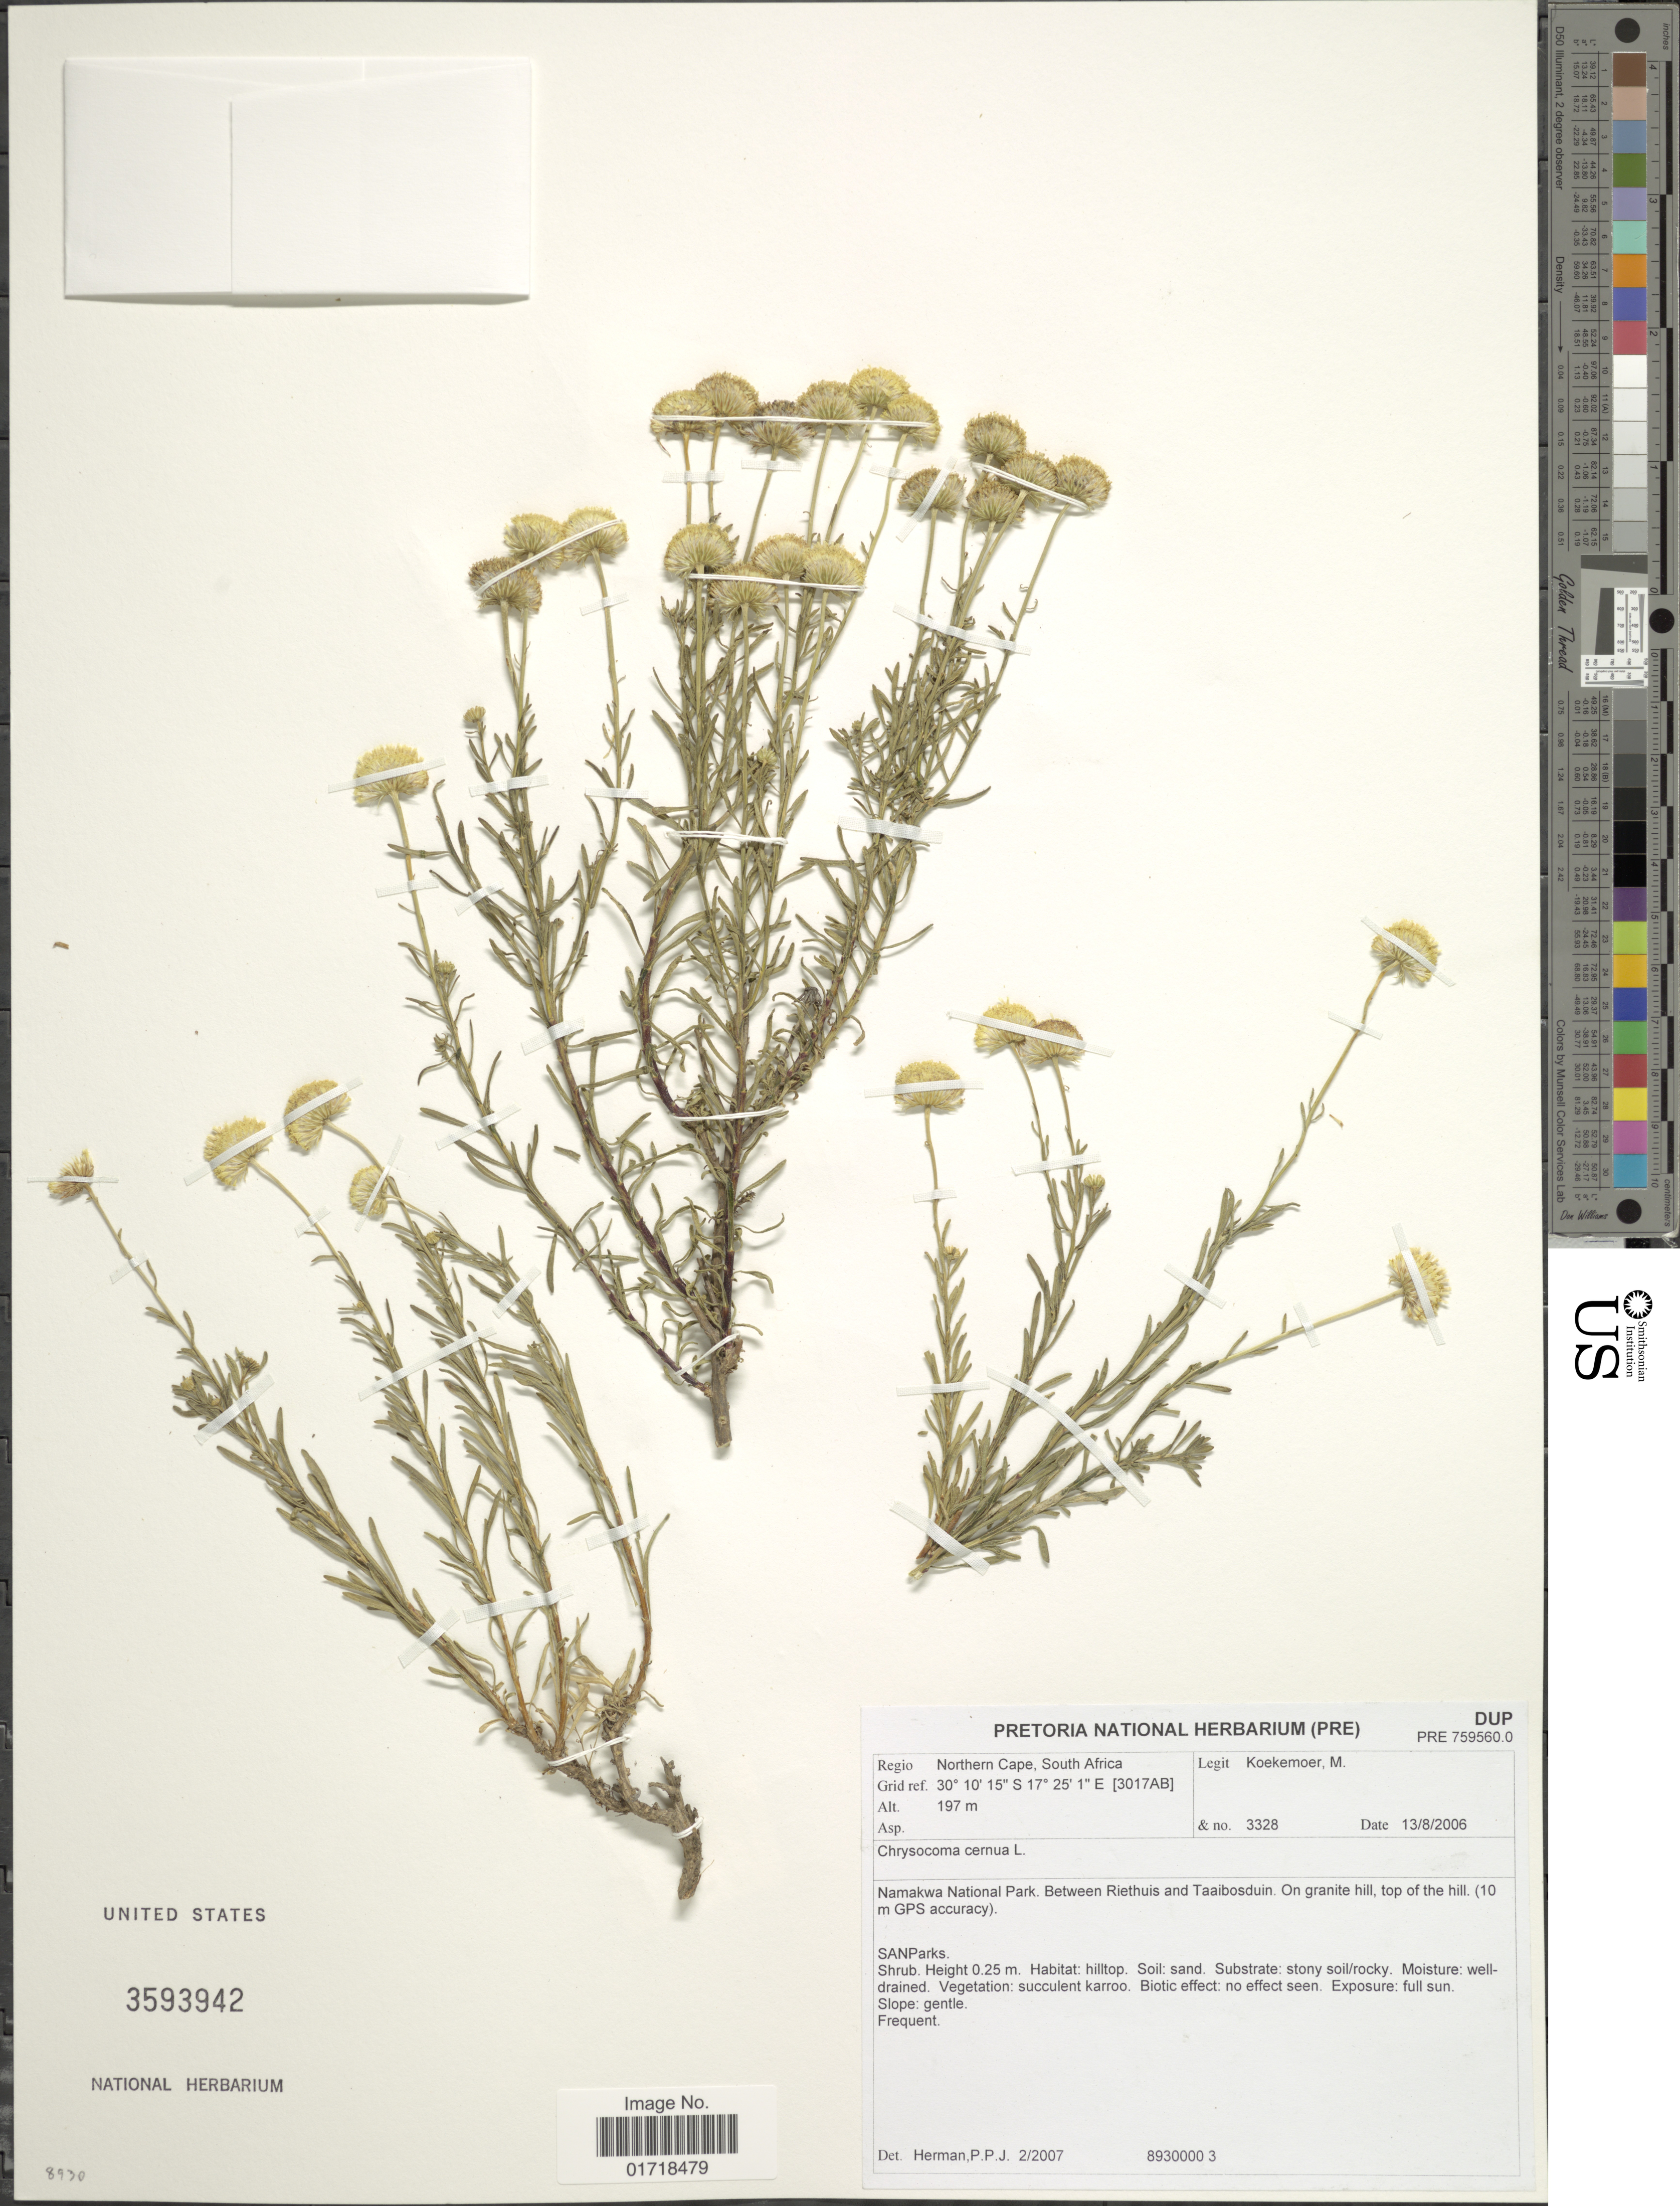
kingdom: Plantae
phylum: Tracheophyta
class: Magnoliopsida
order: Asterales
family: Asteraceae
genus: Chrysocoma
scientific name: Chrysocoma cernua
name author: L.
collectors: M. Koekemoer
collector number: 3328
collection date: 2006-08-13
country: South Africa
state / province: Northern Cape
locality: Namakwa National Park, between Riethuis and Taaibosduin, On Granite hill, top of the hill ( 10m GPS accurancy )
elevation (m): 197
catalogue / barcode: US 3593942